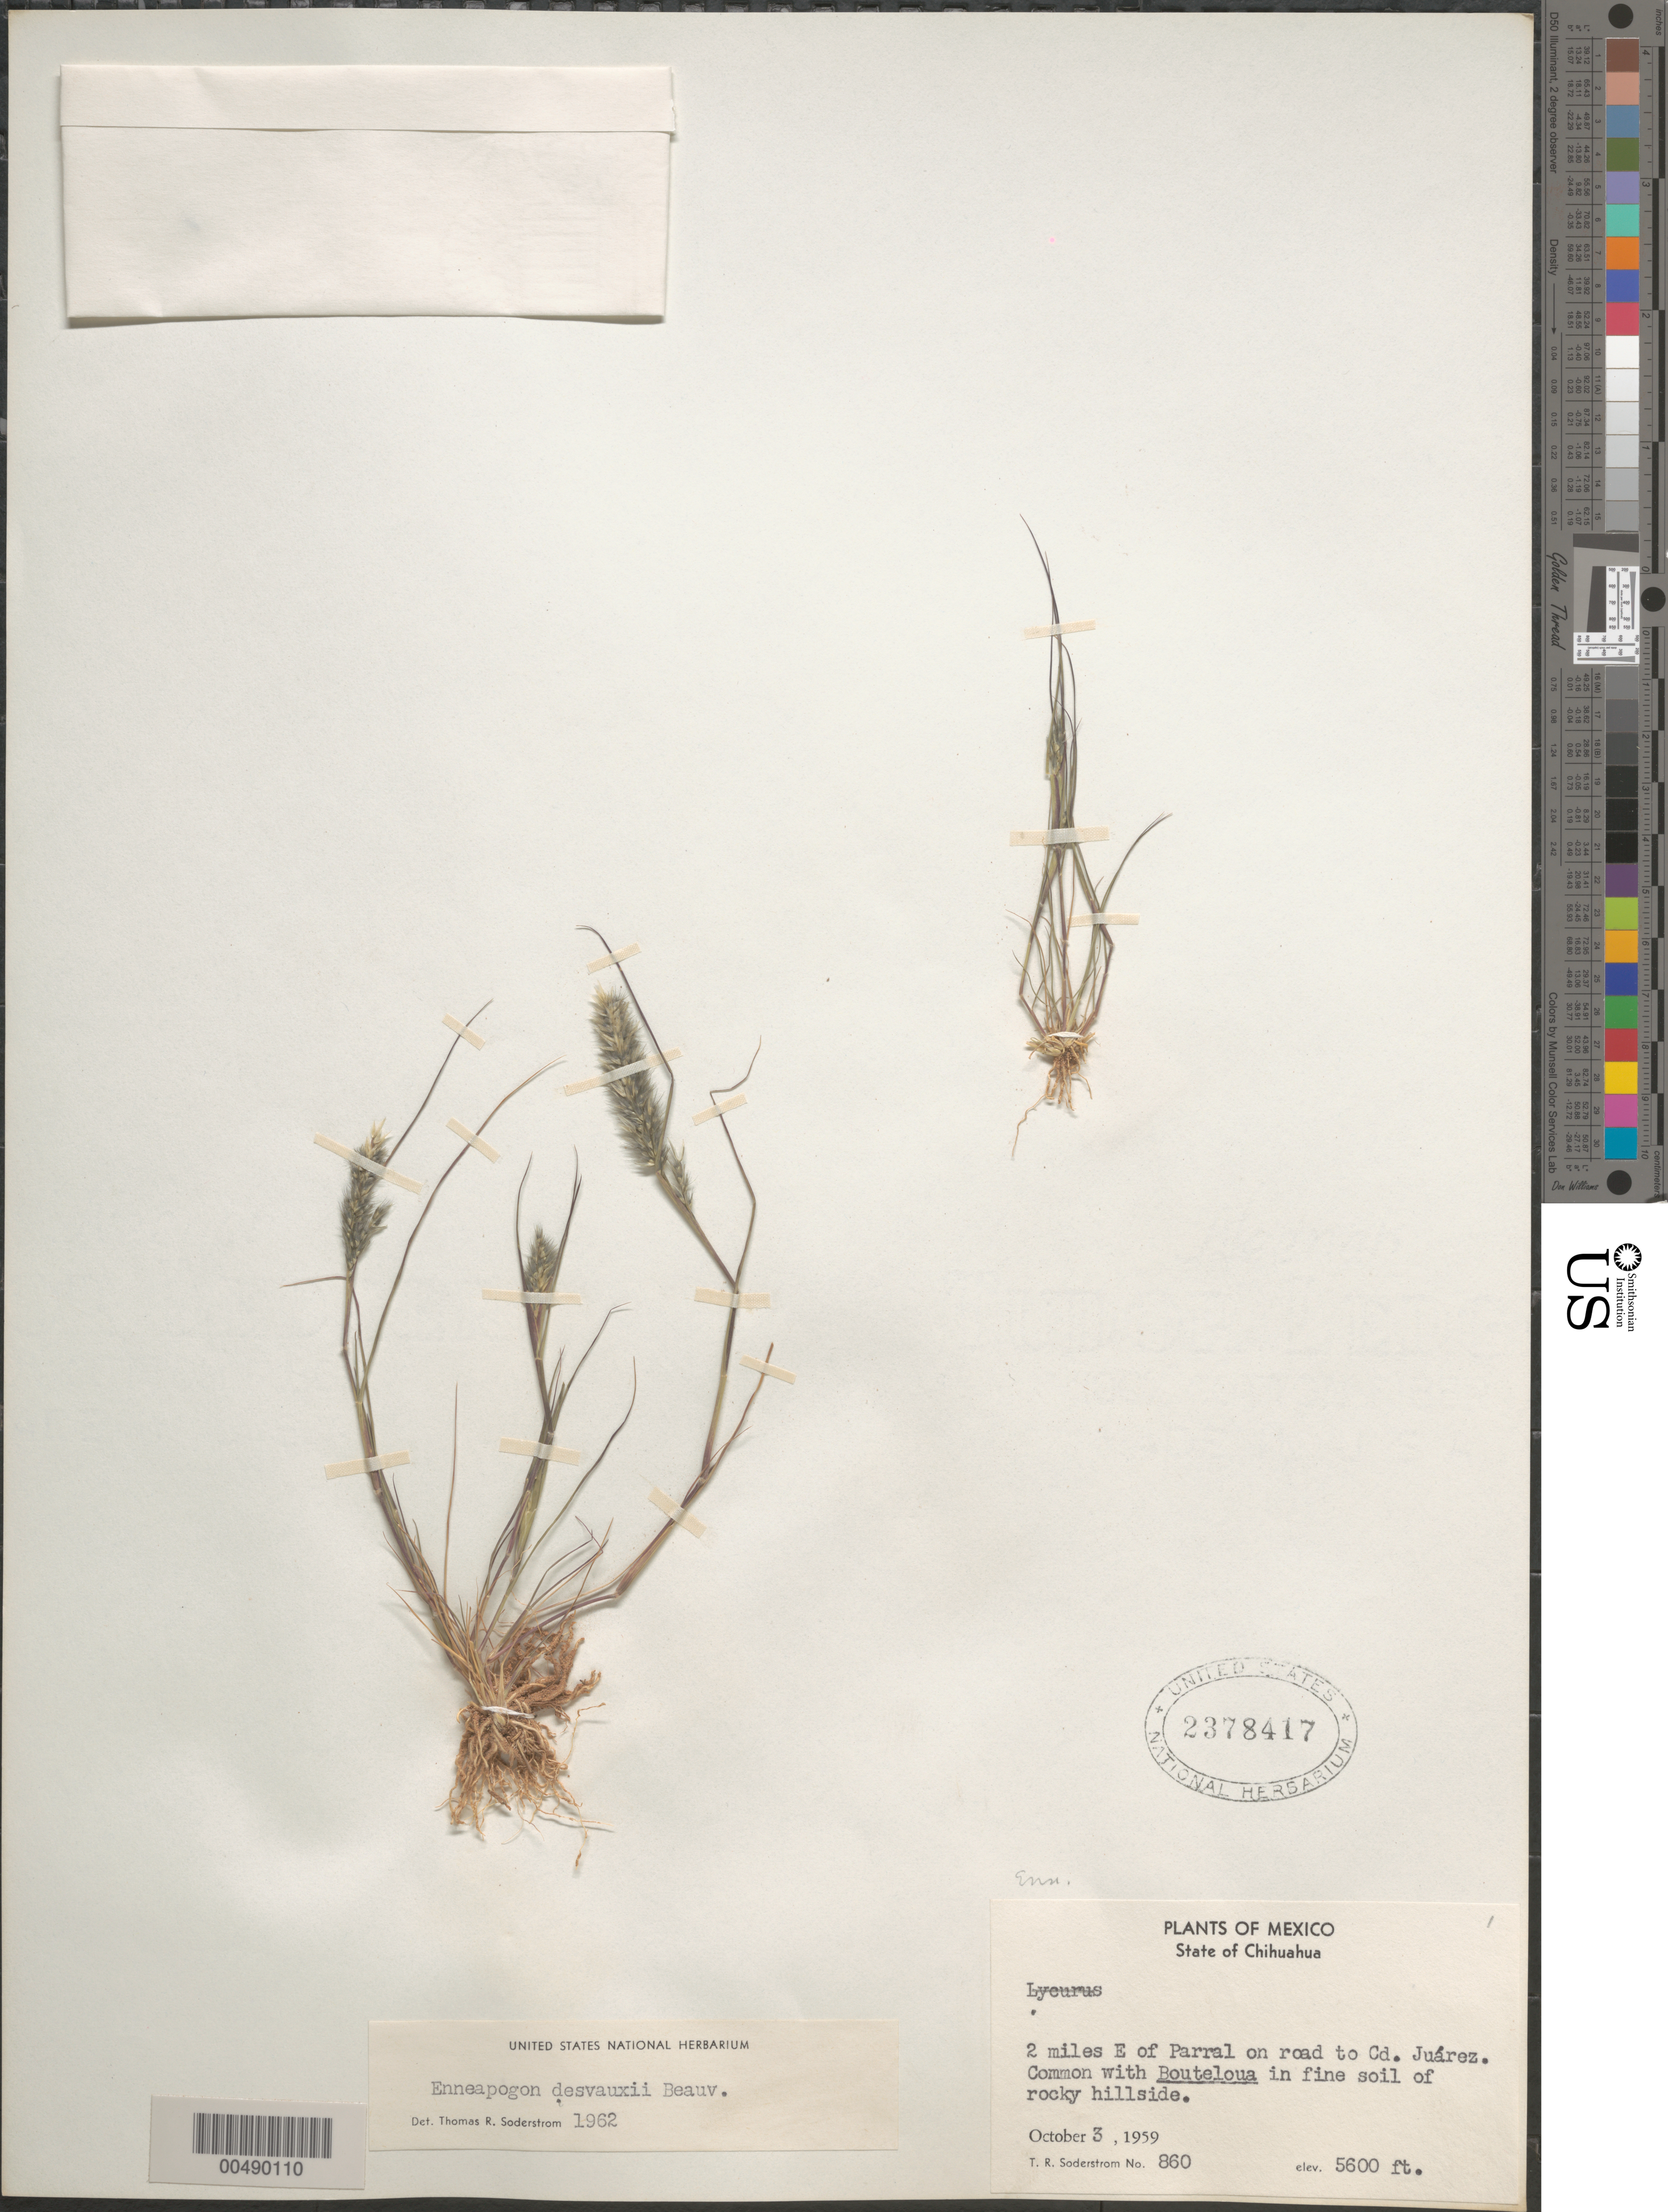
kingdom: Plantae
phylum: Tracheophyta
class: Liliopsida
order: Poales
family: Poaceae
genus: Enneapogon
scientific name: Enneapogon desvauxii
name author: P. Beauv.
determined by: Soderstrom, T. R.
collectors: T. R. Soderstrom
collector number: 860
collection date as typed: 3 Oct 1959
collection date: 1959-10-03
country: Mexico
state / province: Chihuahua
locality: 2 mi E of Parral on rd to Cd. Juáraz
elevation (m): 1707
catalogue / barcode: US 2378417